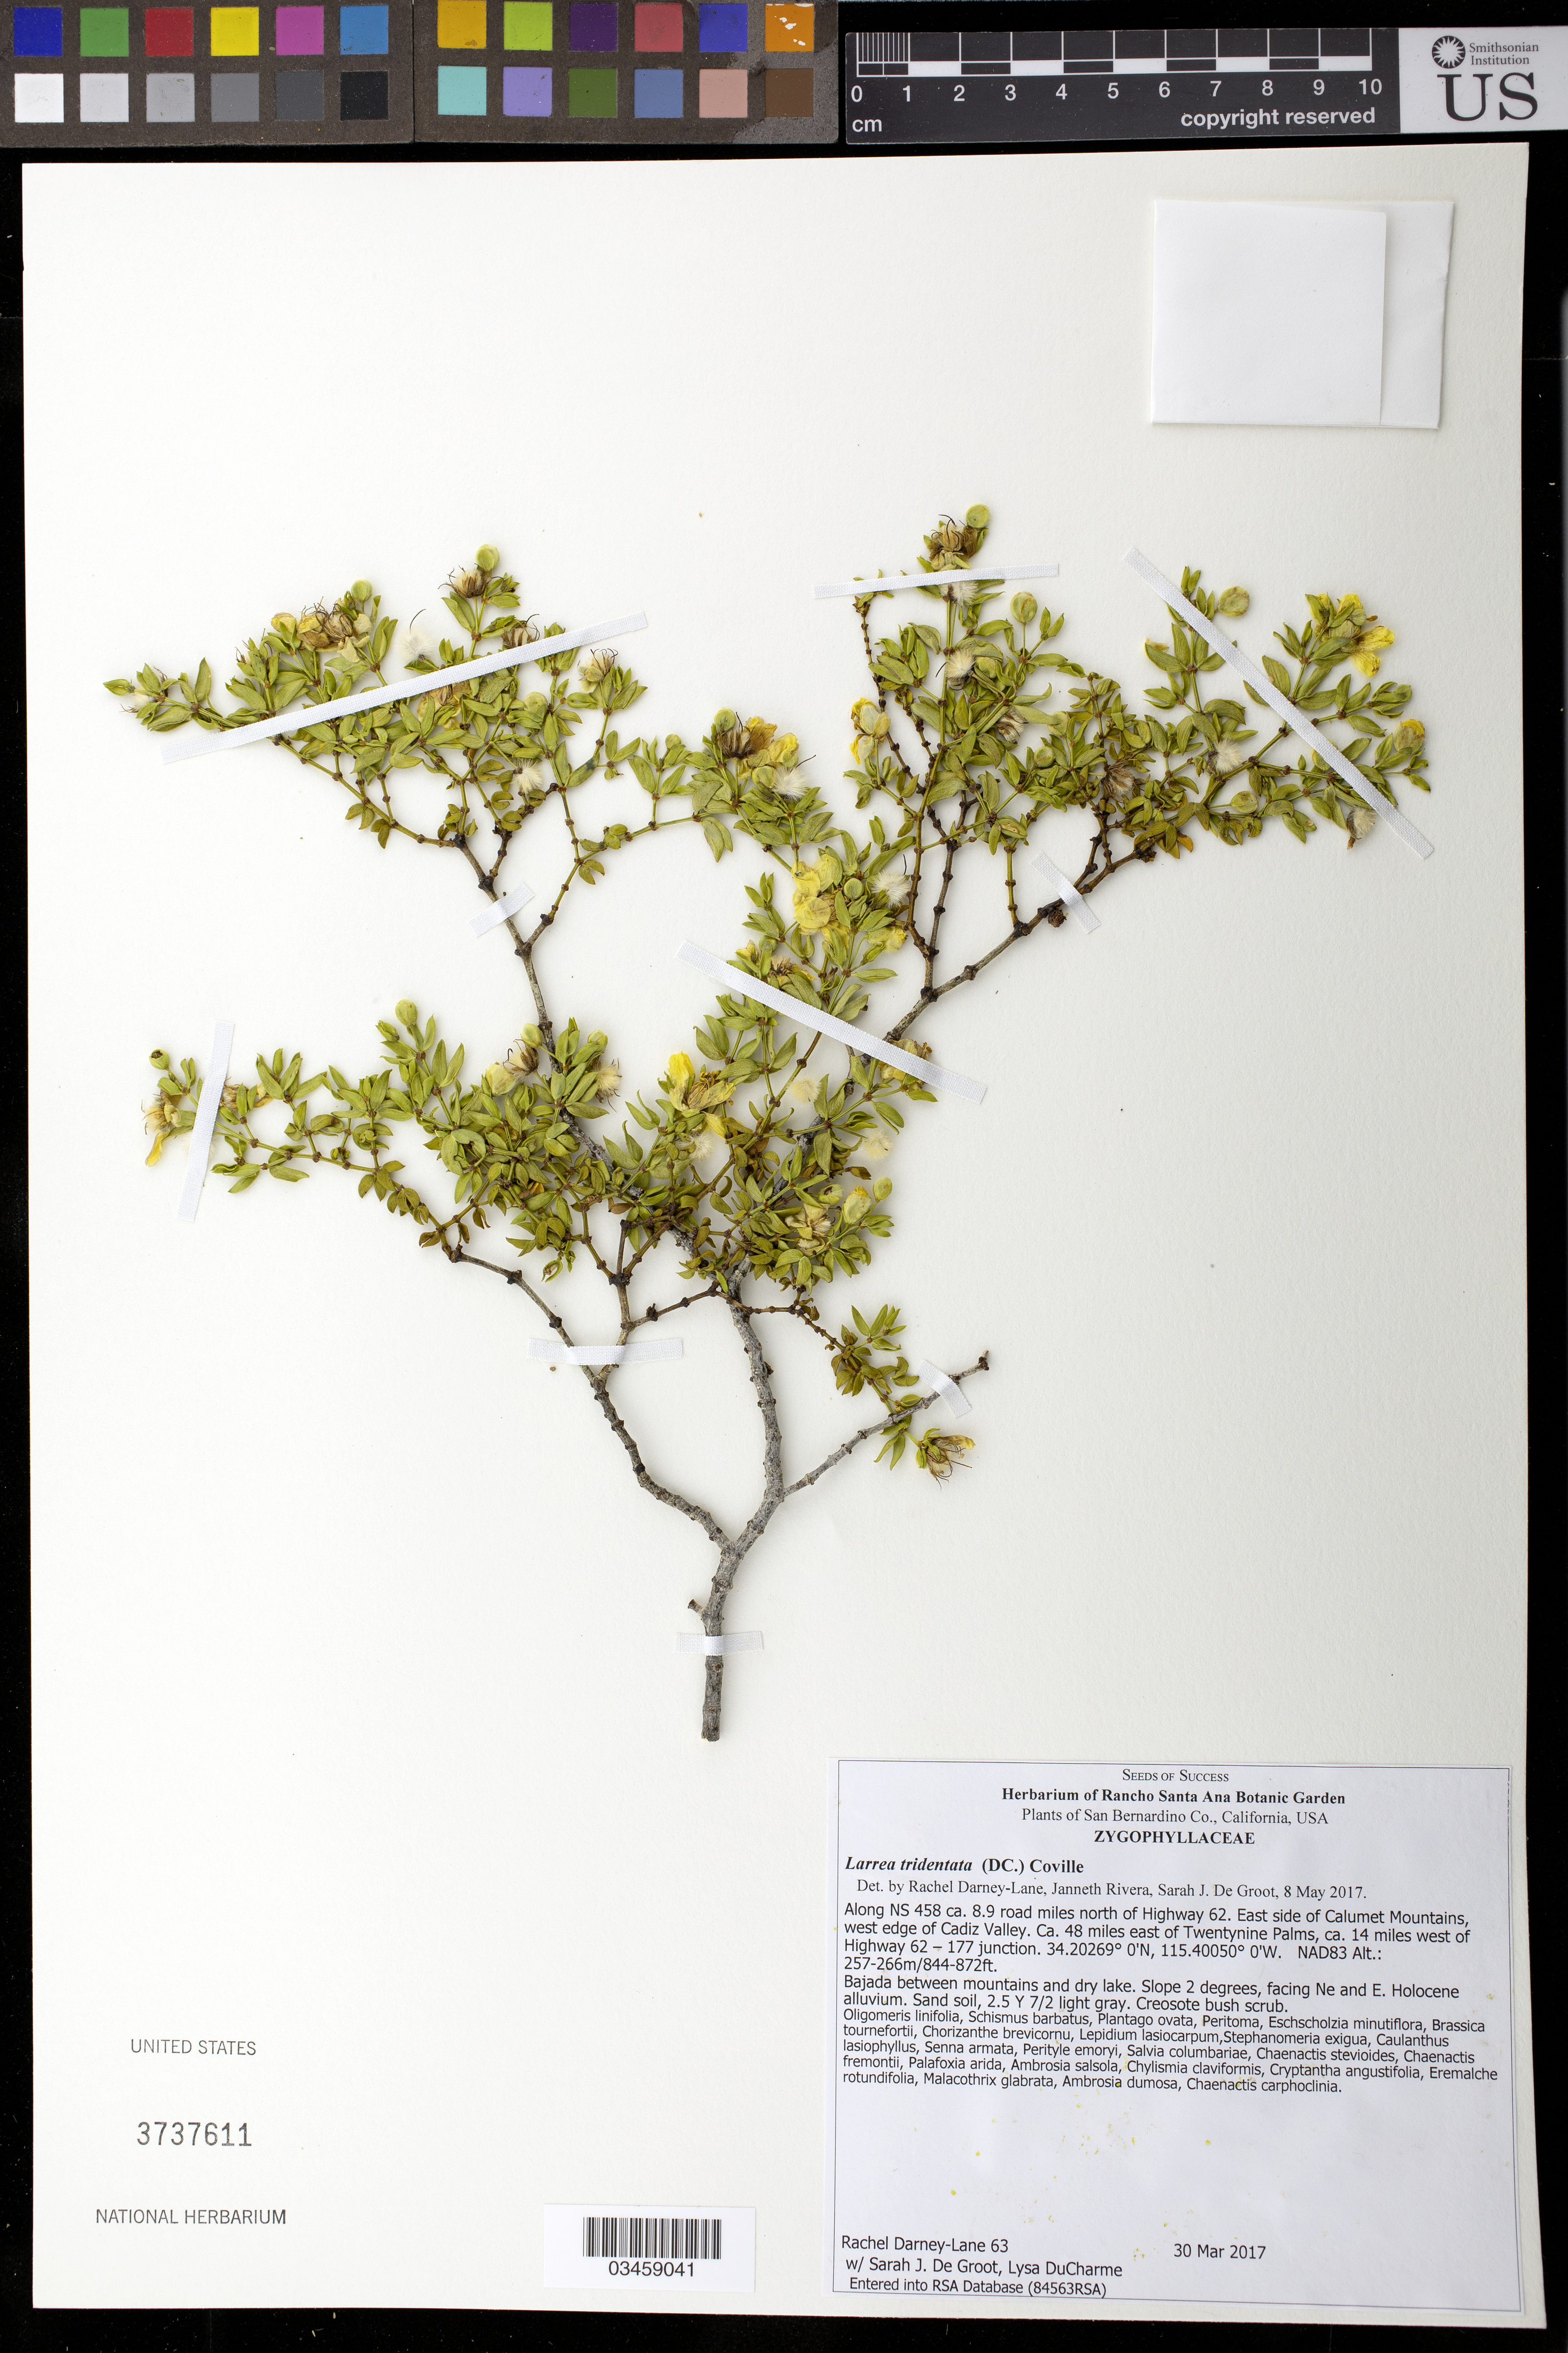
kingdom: Plantae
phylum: Tracheophyta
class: Magnoliopsida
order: Zygophyllales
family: Zygophyllaceae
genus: Larrea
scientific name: Larrea tridentata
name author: (Sessé & Moc. ex DC.) Coville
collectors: R. Darney-Lane, S. De Groot & L. DuCharme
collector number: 63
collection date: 2017-03-30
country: United States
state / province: California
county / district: San Bernardino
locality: Along road NS 458, 8.9 road mi. N of Hwy 62, E side of Calumet Mts, W edge of Cadiz Valley, 48 mi. E of Twentynine Palms, 14 mi. W of Hwy 62-177 jct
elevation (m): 257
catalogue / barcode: US 3737611